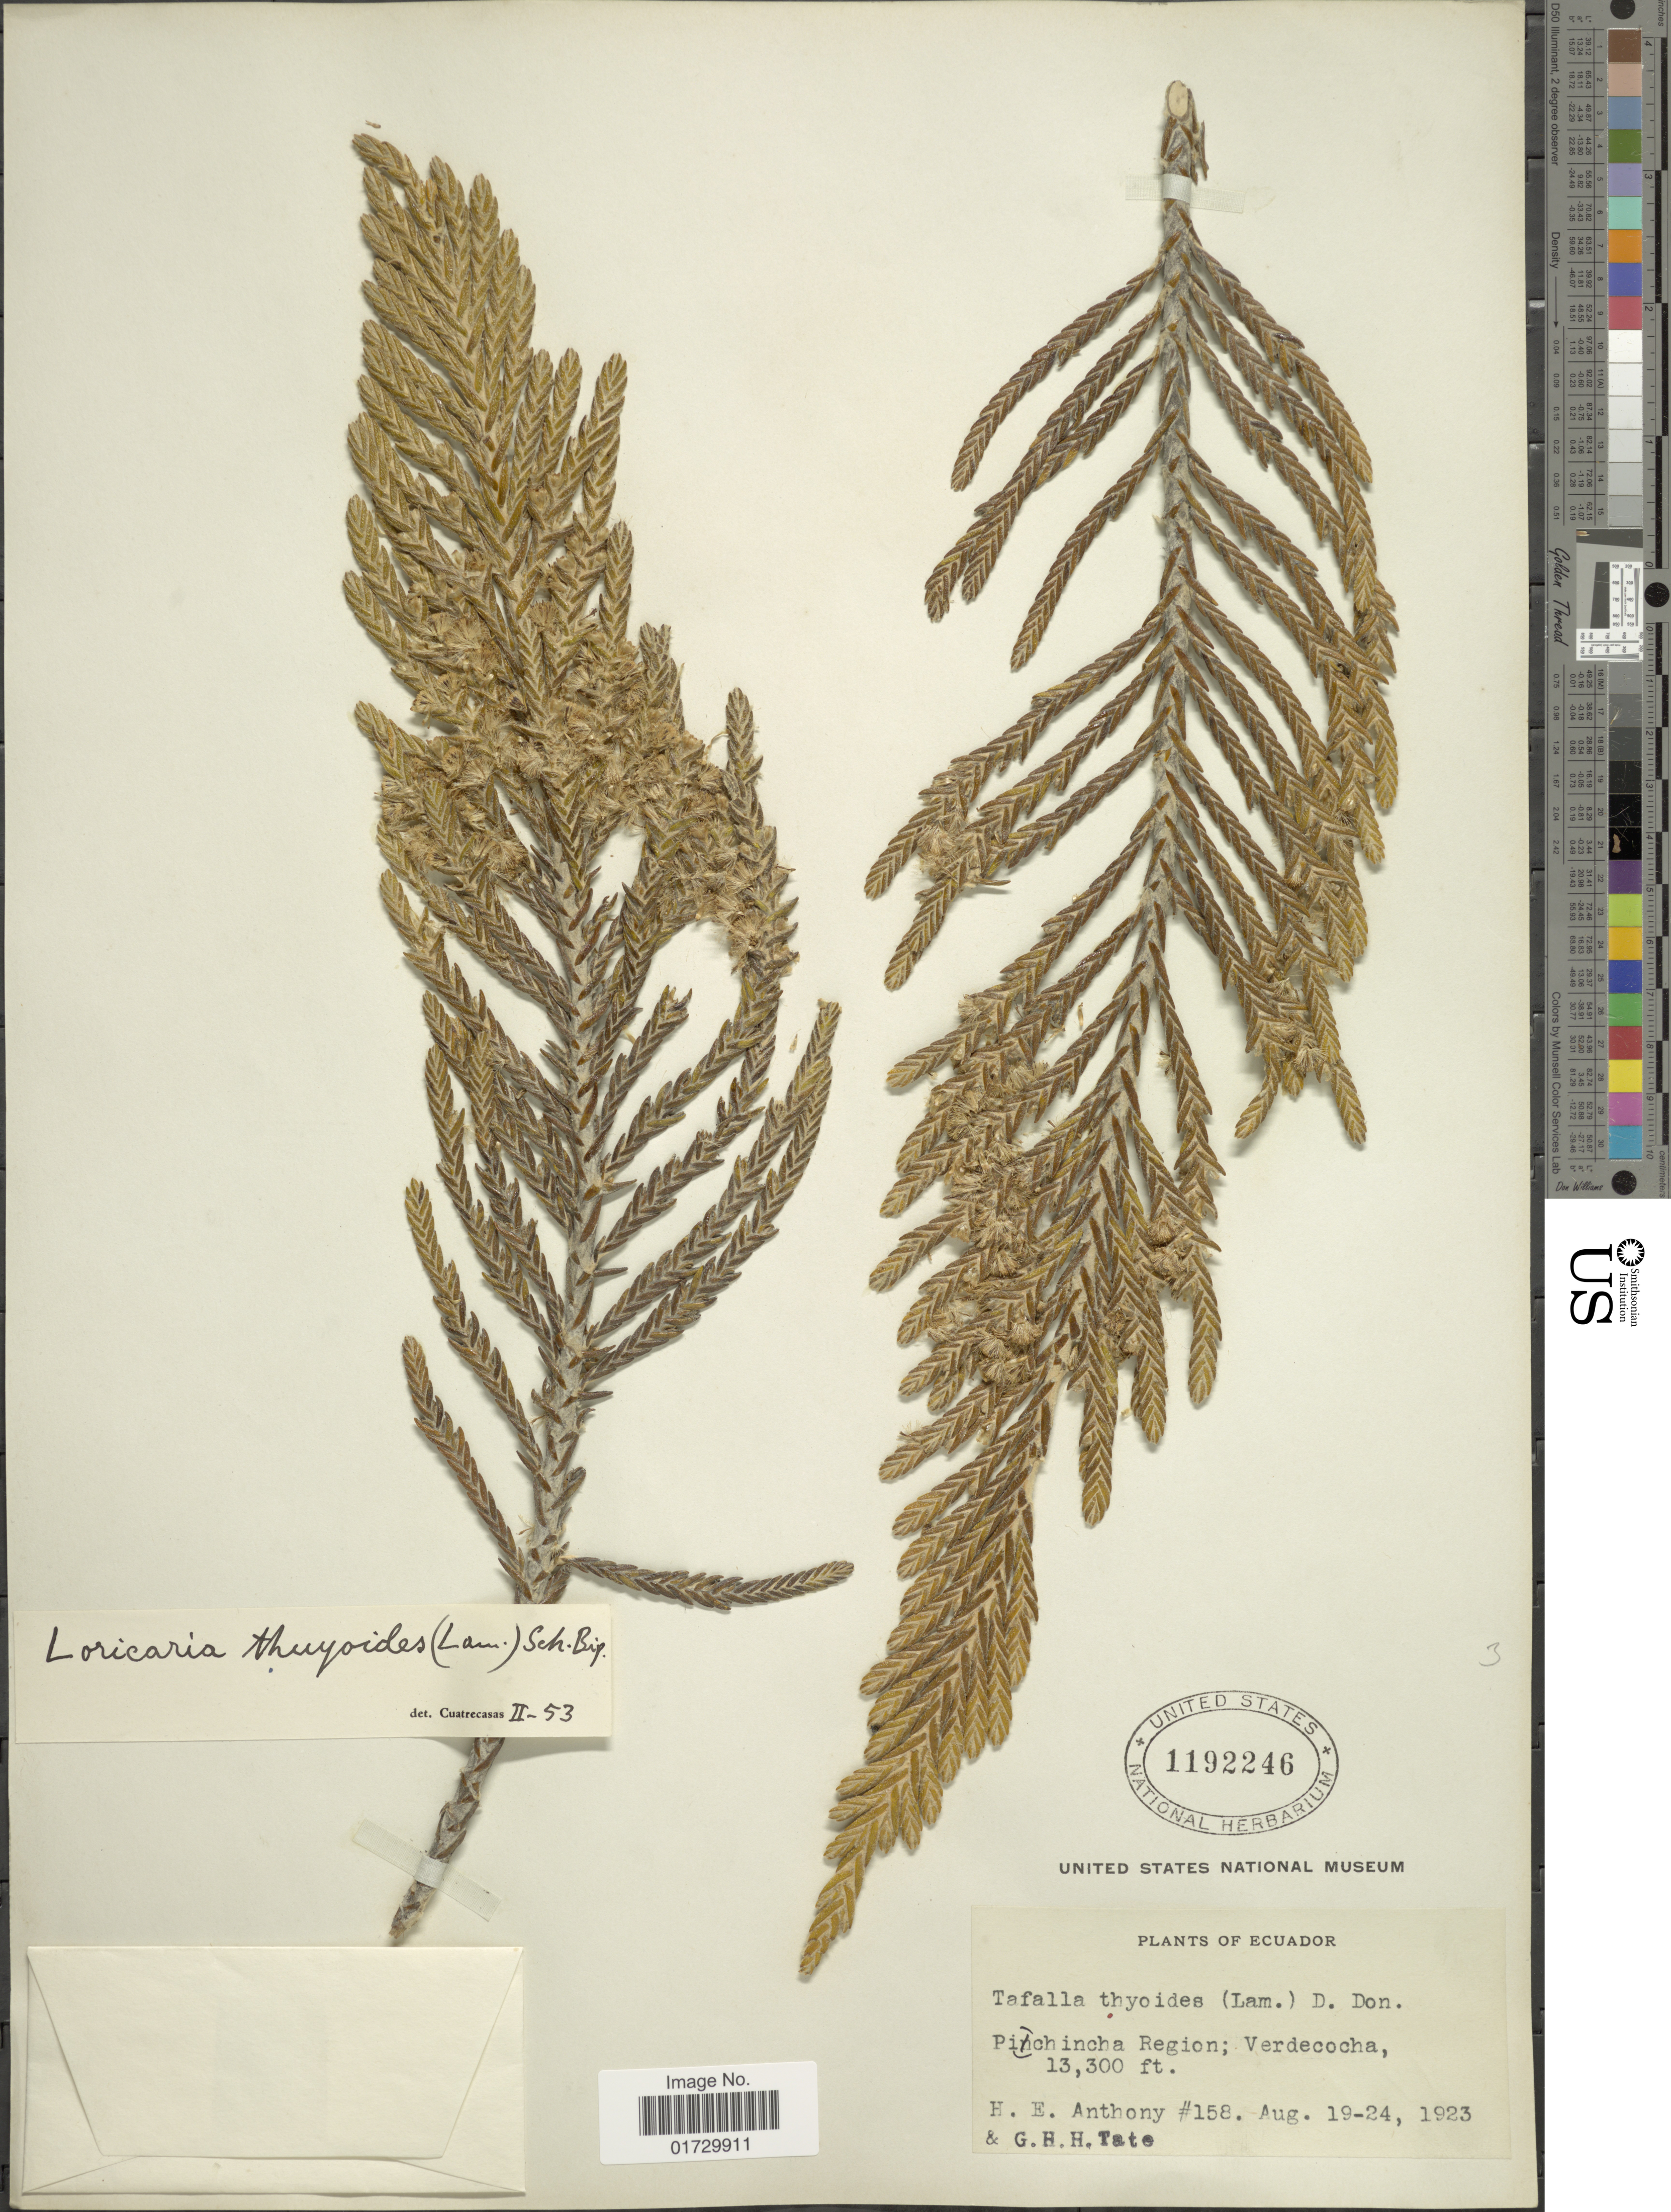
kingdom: Plantae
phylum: Tracheophyta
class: Magnoliopsida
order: Asterales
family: Asteraceae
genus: Loricaria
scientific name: Loricaria thuyoides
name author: (Lam.) Sch. Bip.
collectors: H. E. Anthony & G. H. H.Tate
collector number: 158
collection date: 1923-08-19/1923-08-24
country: Ecuador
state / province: Pichincha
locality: Pichincha Region; Verdecocha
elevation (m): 4054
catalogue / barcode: US 1192246